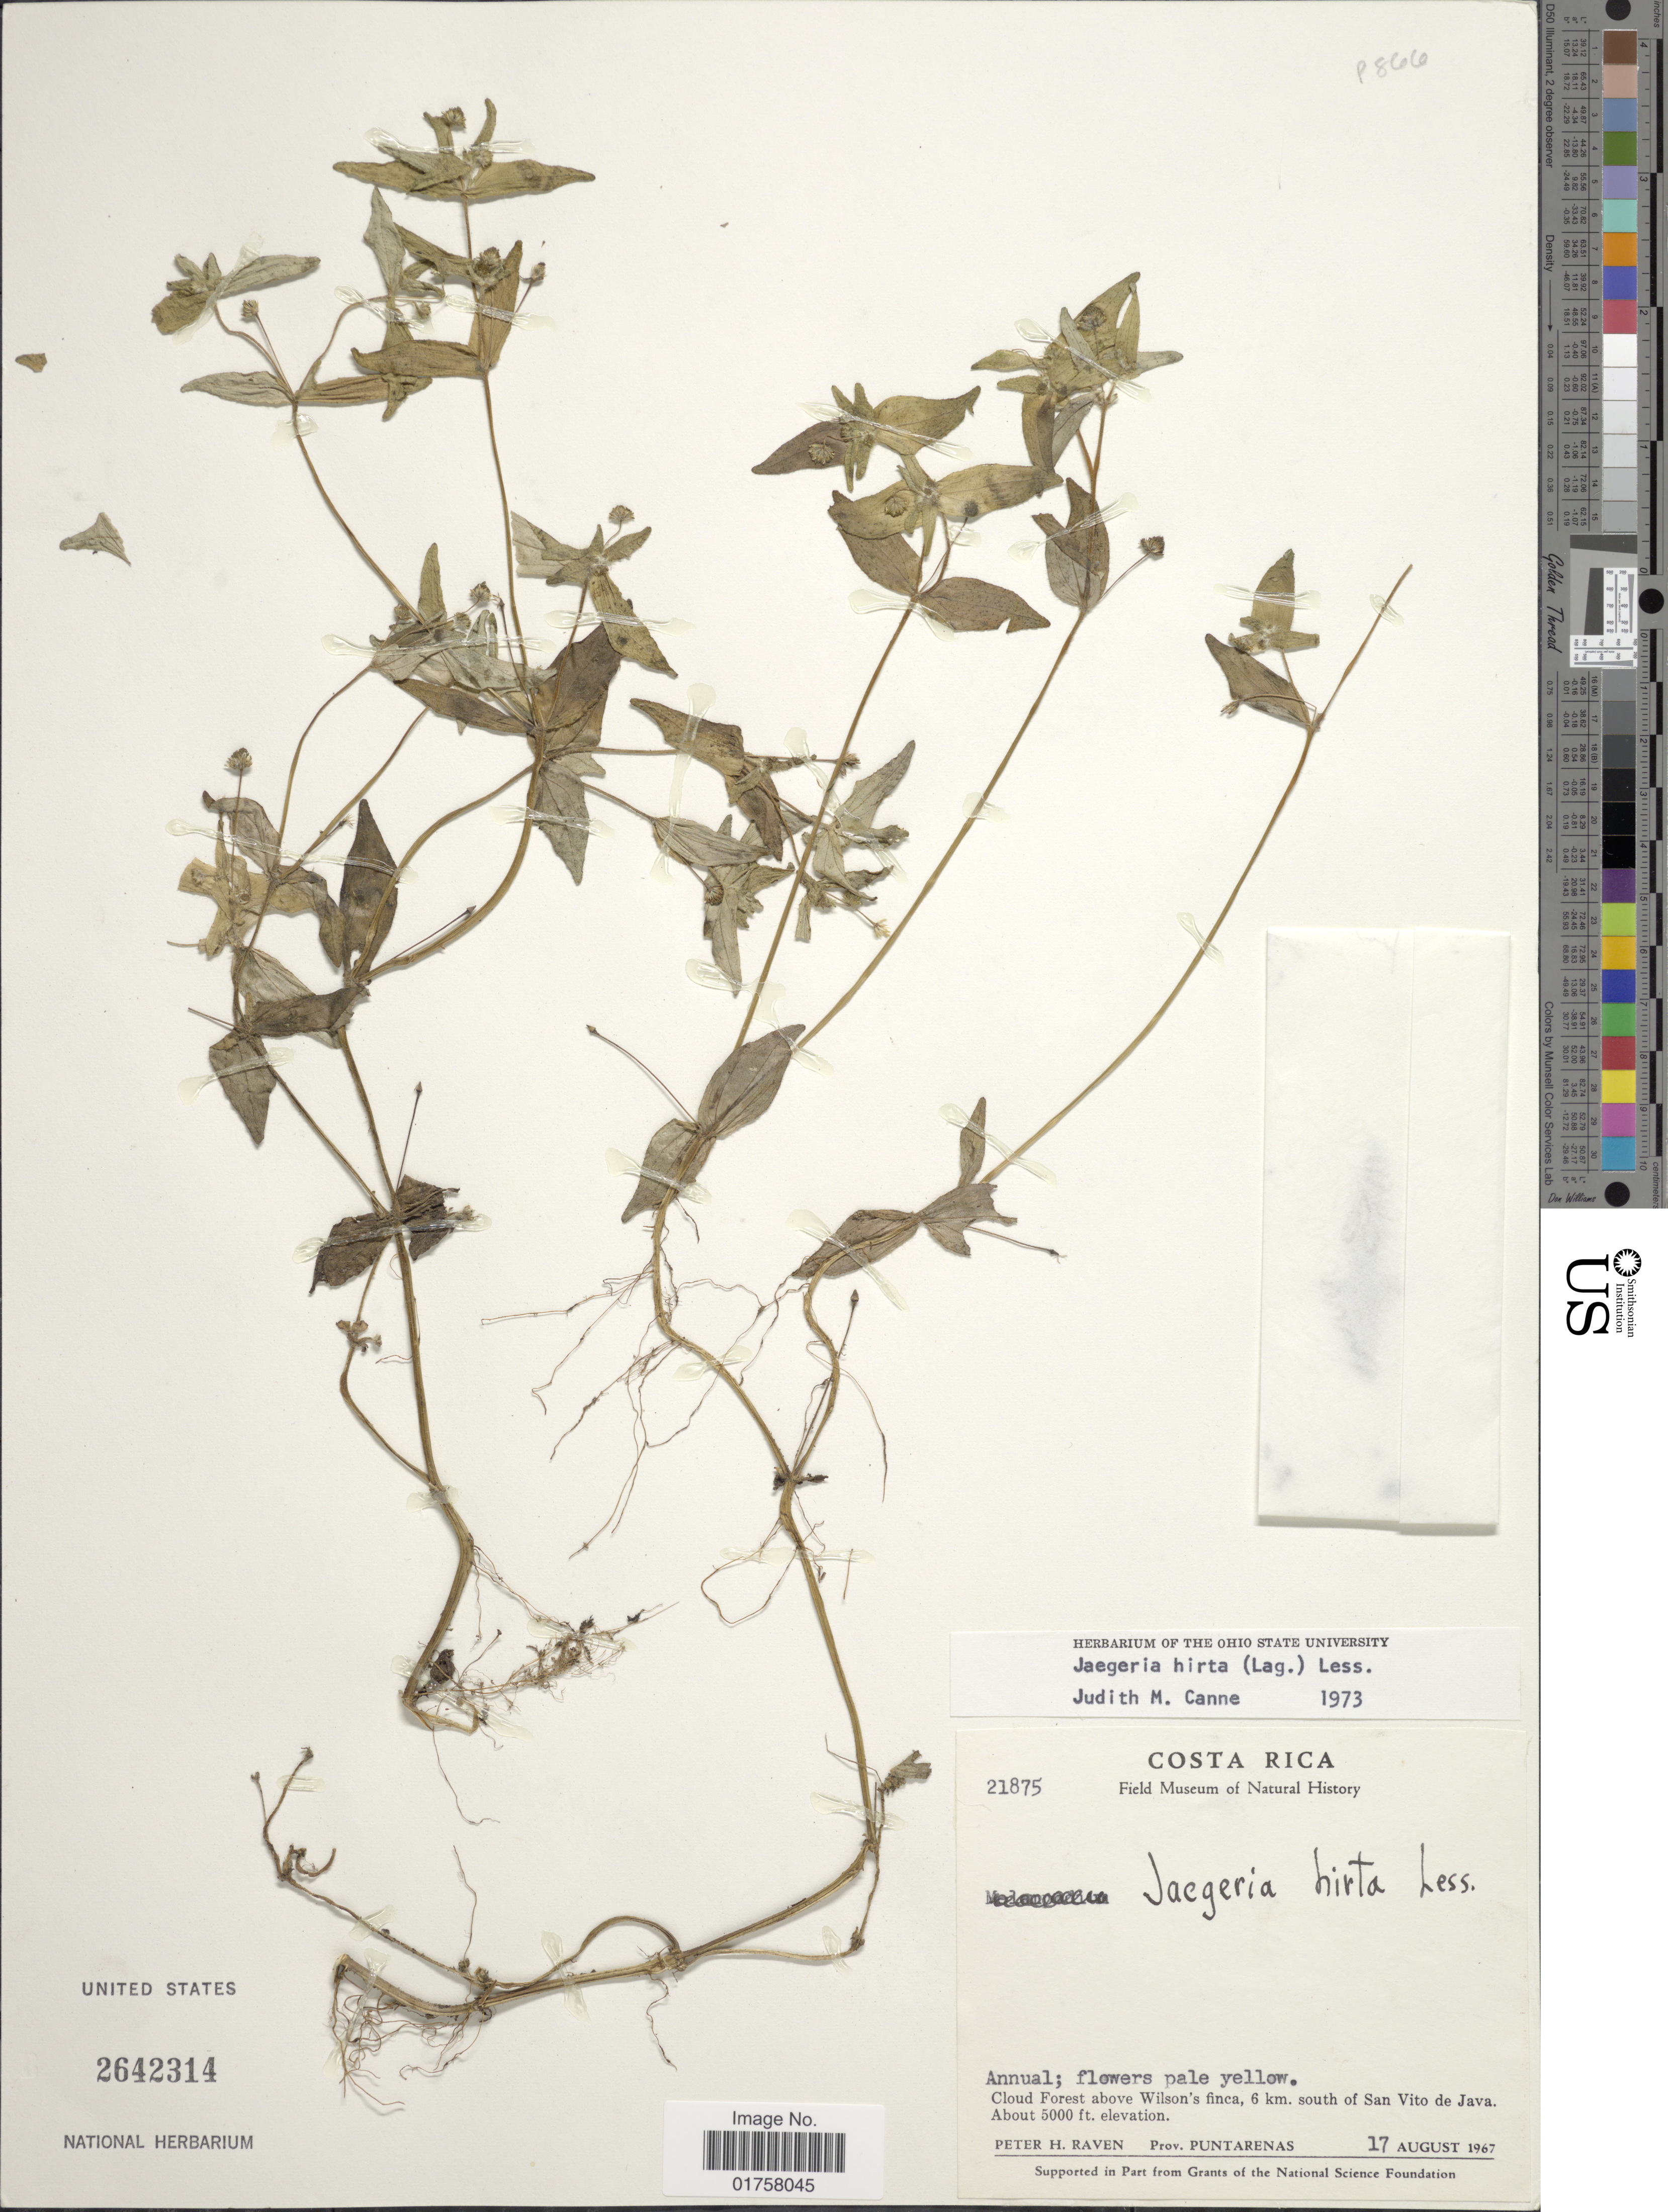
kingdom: Plantae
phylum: Tracheophyta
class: Magnoliopsida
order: Asterales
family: Asteraceae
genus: Jaegeria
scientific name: Jaegeria hirta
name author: (Lag.) Less.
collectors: P. Raven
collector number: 21875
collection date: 1967-08-17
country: Costa Rica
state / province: Puntarenas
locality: Cloud forest above Wilson's finca, 6 km. south of San Vito de Java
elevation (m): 1524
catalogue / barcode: US 2642314